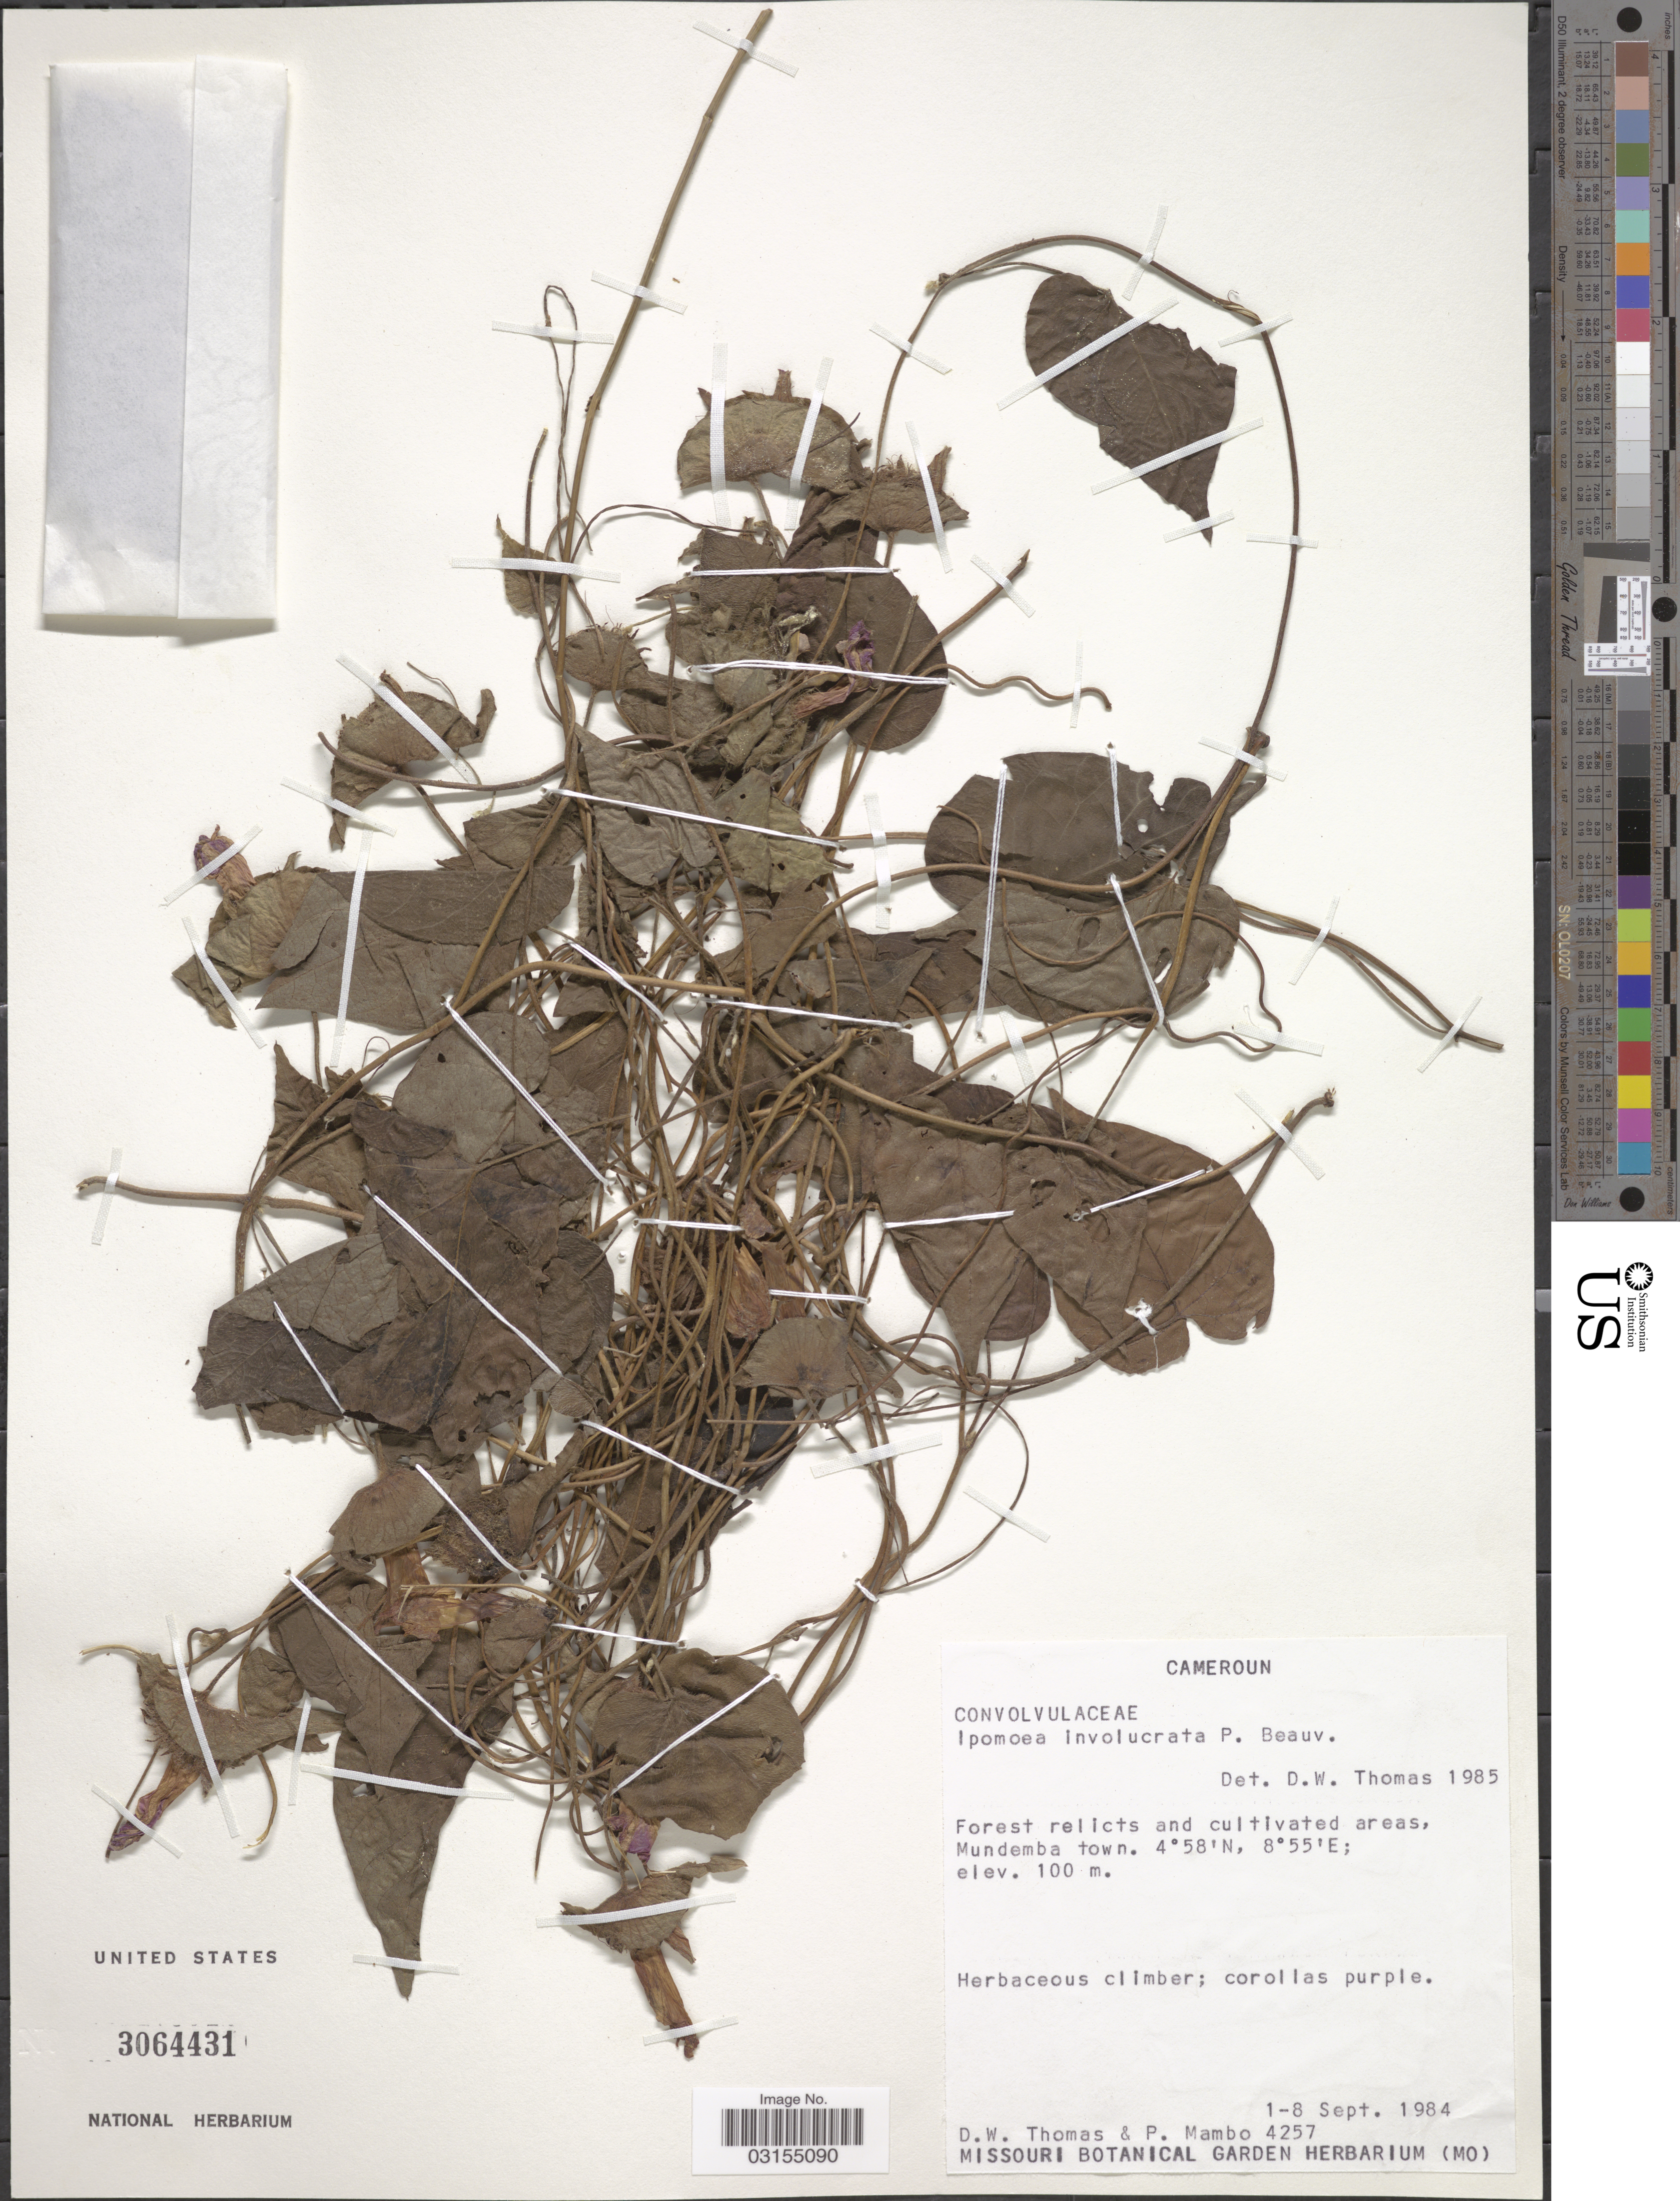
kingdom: Plantae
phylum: Tracheophyta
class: Magnoliopsida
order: Solanales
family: Convolvulaceae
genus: Ipomoea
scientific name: Ipomoea involucrata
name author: P. Beauv.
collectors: D. W. Thomas & P. Mambo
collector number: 4257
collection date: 1984-09-01/1984-09-08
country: Cameroon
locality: Cameroun. Mundemba town.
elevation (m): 100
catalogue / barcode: US 3064431